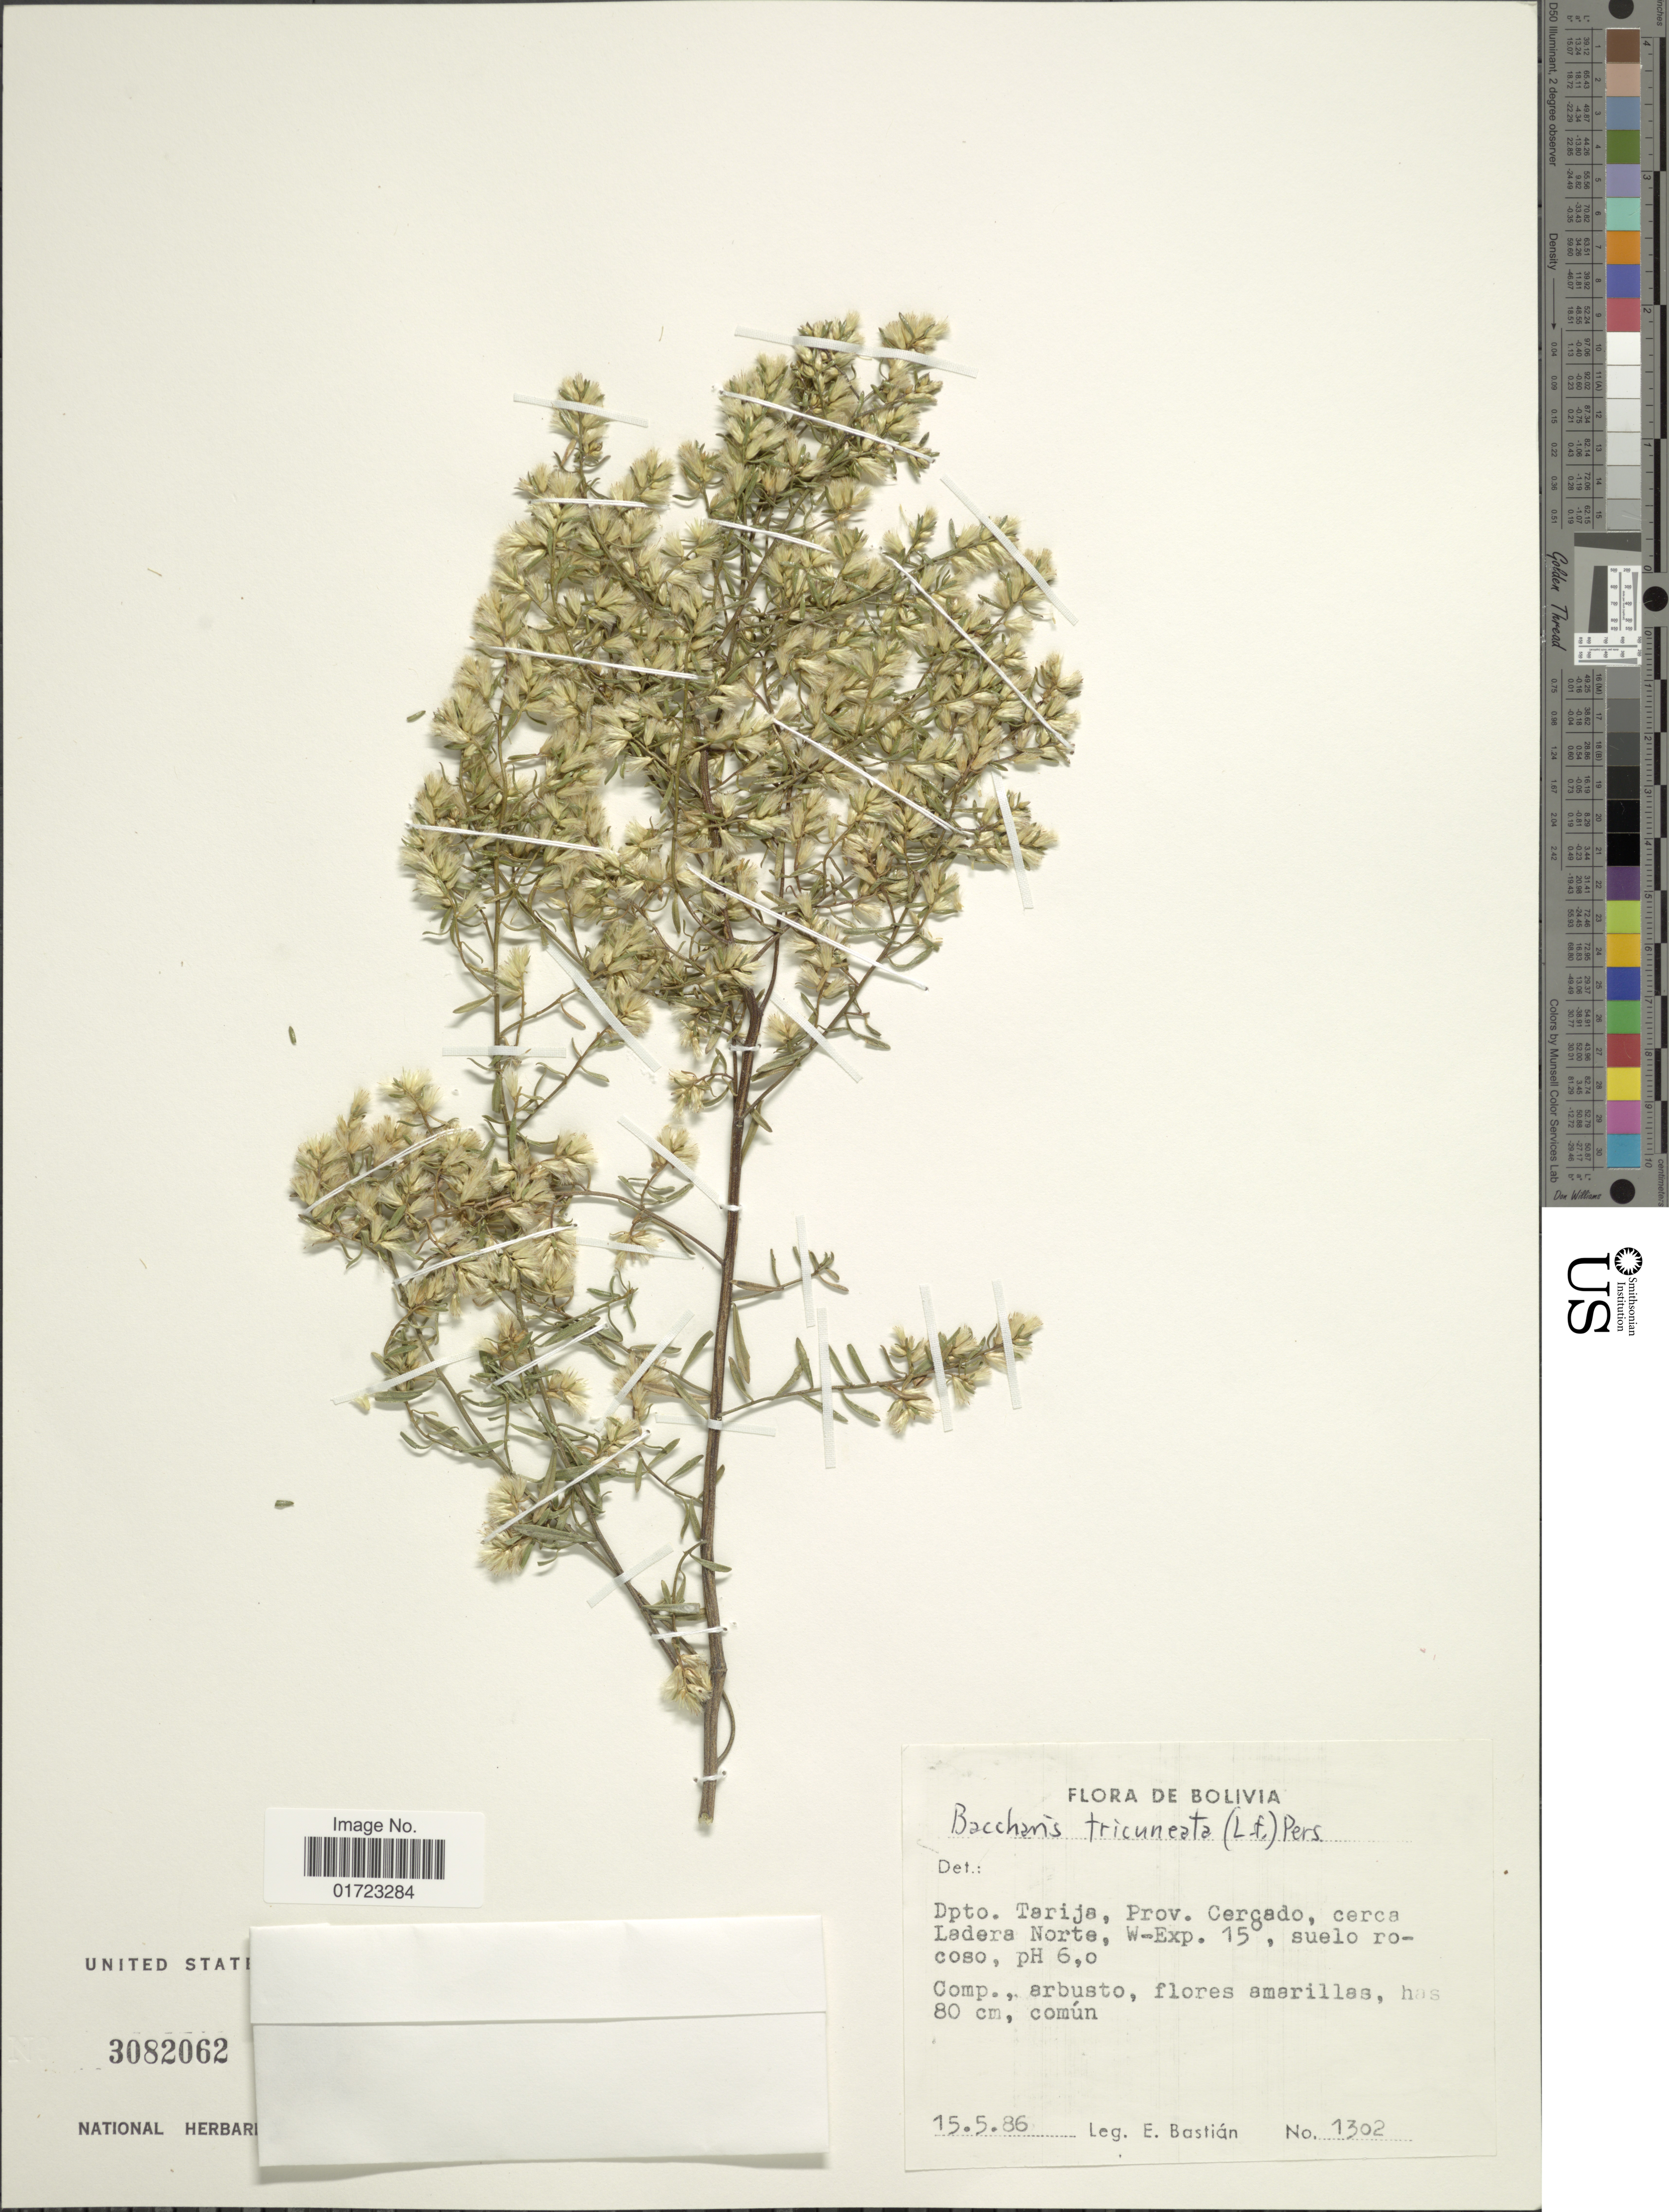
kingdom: Plantae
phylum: Tracheophyta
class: Magnoliopsida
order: Asterales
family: Asteraceae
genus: Baccharis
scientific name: Baccharis polycephala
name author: Wedd.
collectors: E. Bastian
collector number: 1302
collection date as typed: Transcribed d/m/y: 15/5/86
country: Bolivia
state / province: Tarija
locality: Dpto. Tarija, Prov. Cercado, cerca Ladera Norte, W.-Exp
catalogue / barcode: US 3082062